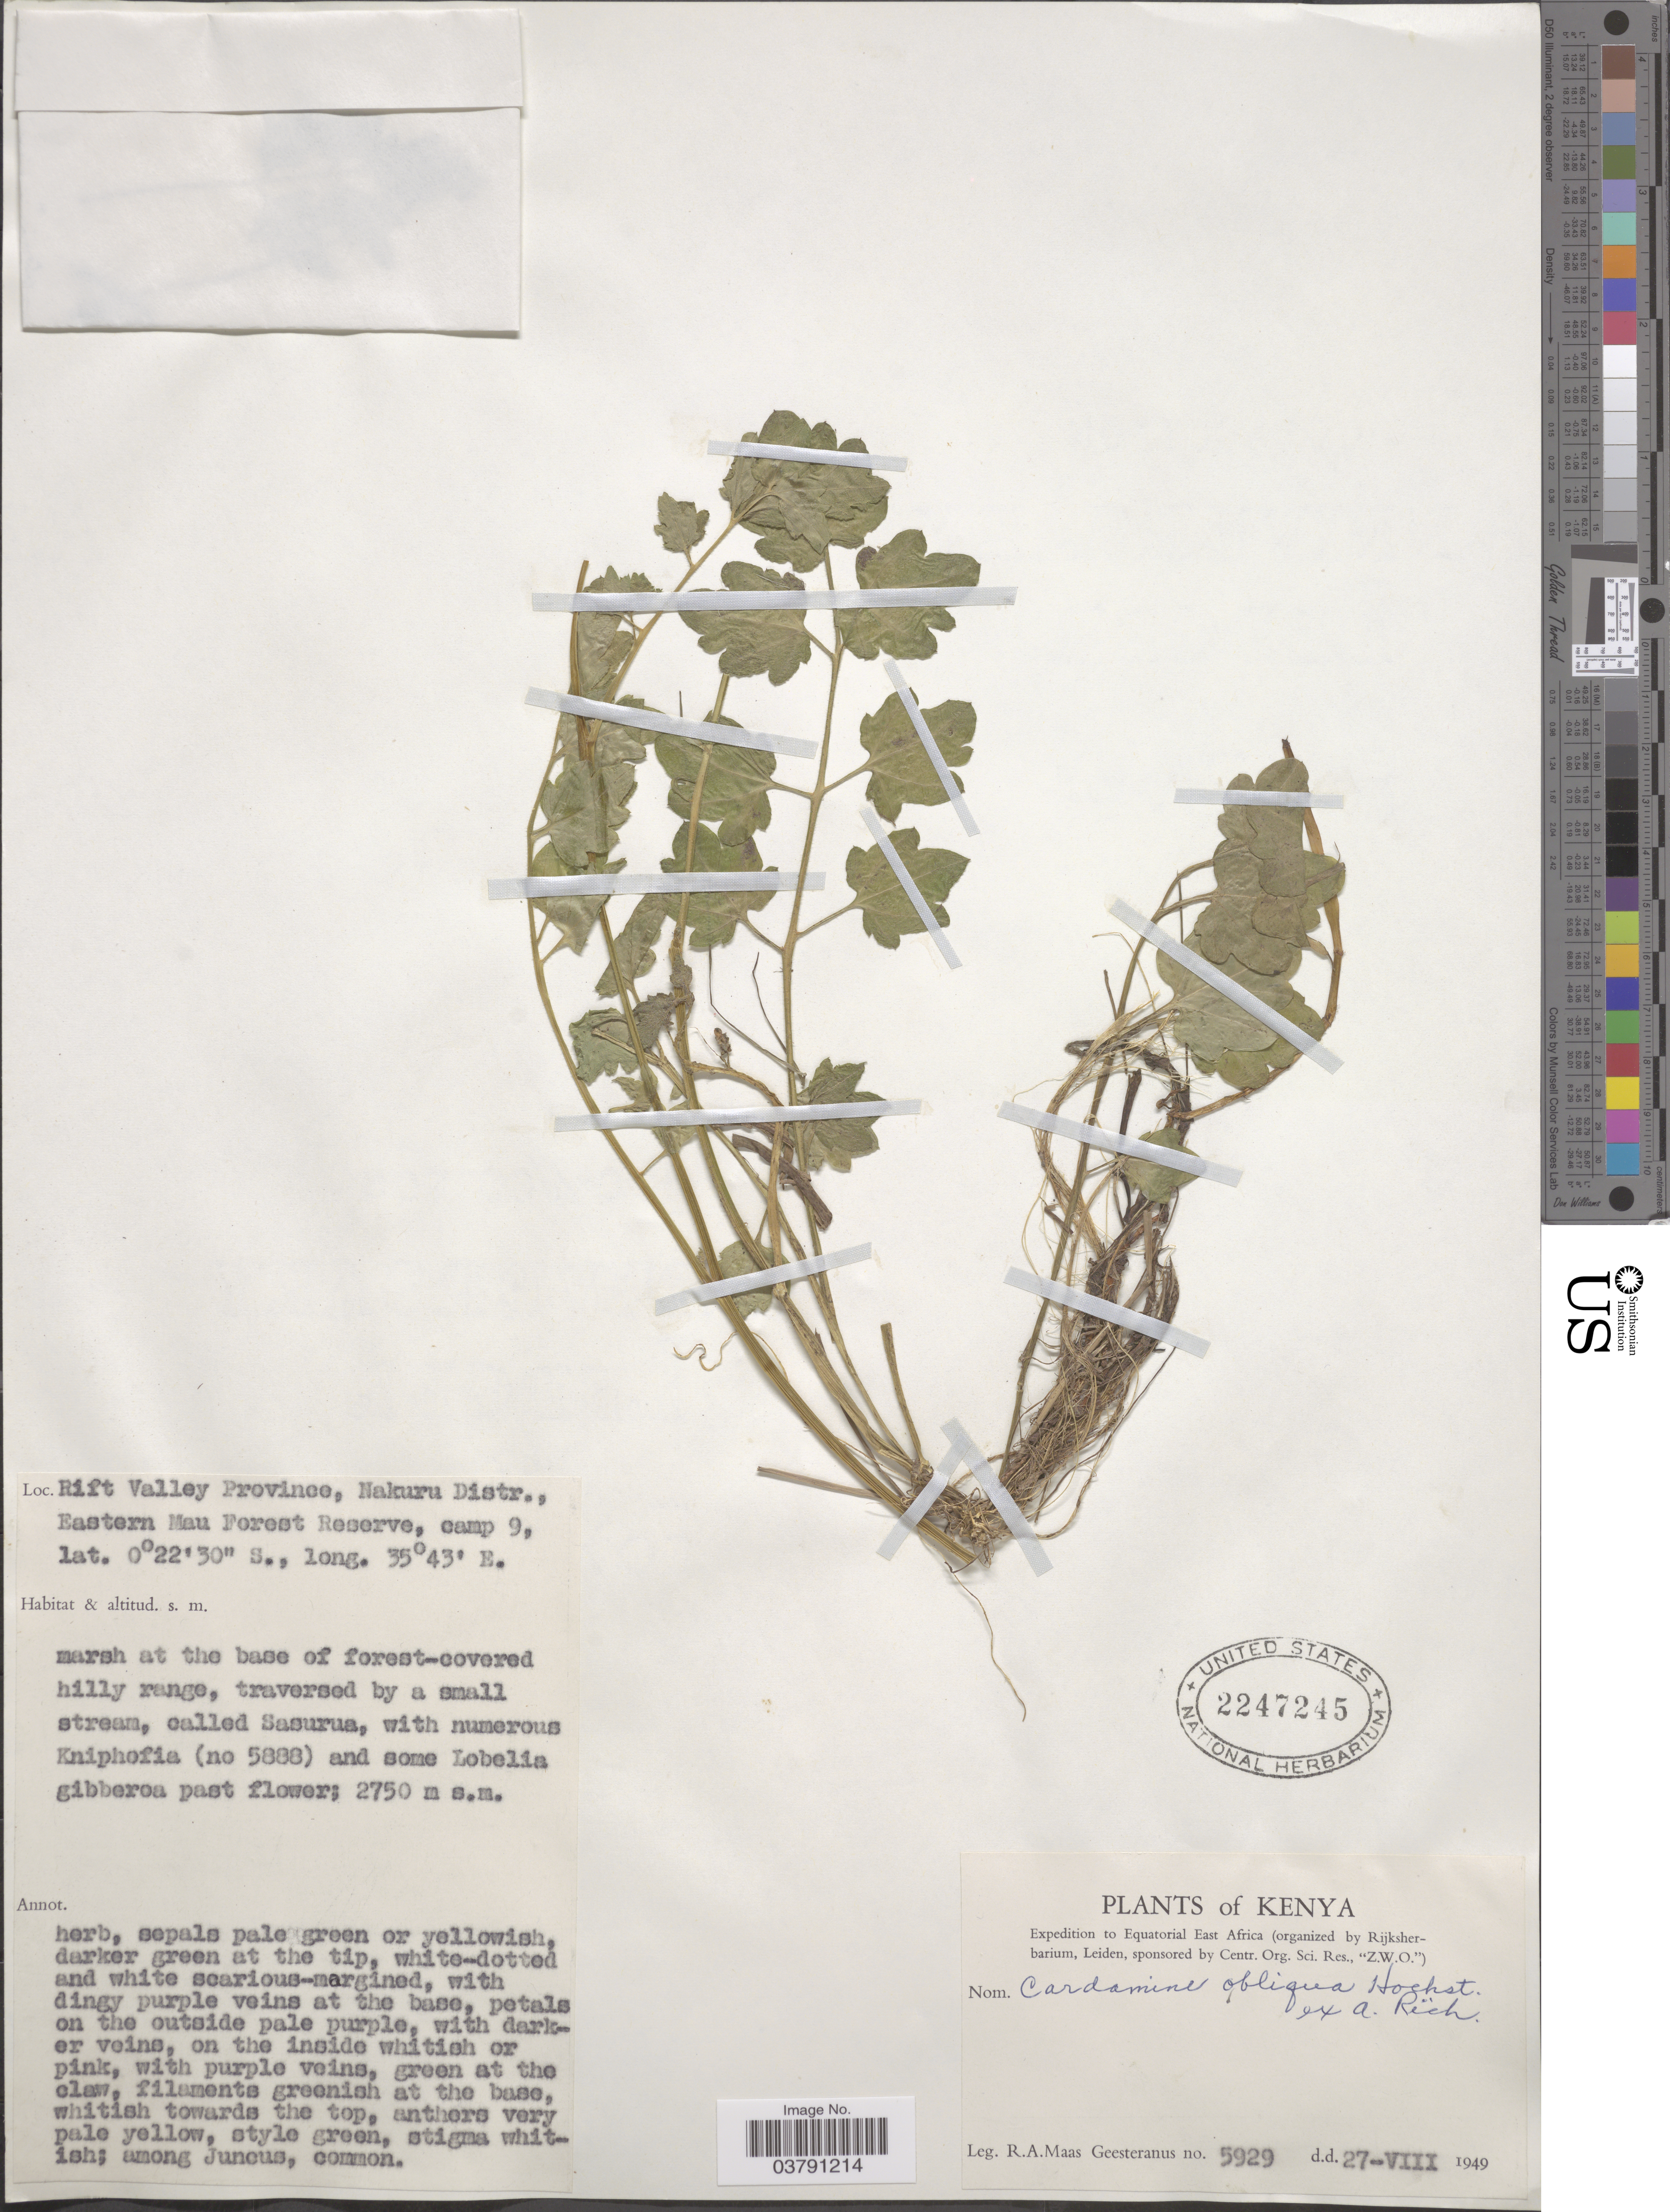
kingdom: Plantae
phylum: Tracheophyta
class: Magnoliopsida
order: Brassicales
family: Brassicaceae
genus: Cardamine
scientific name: Cardamine obliqua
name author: Hochst. ex A. Rich.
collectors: R. A. Maas Geesteranus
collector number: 5929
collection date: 1949-08-27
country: Kenya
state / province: Nakuru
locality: Rift Valley Province, Nakuru Distr., Eastern Mau Forest Reserve, camp 9.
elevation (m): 2750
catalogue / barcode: US 2247245